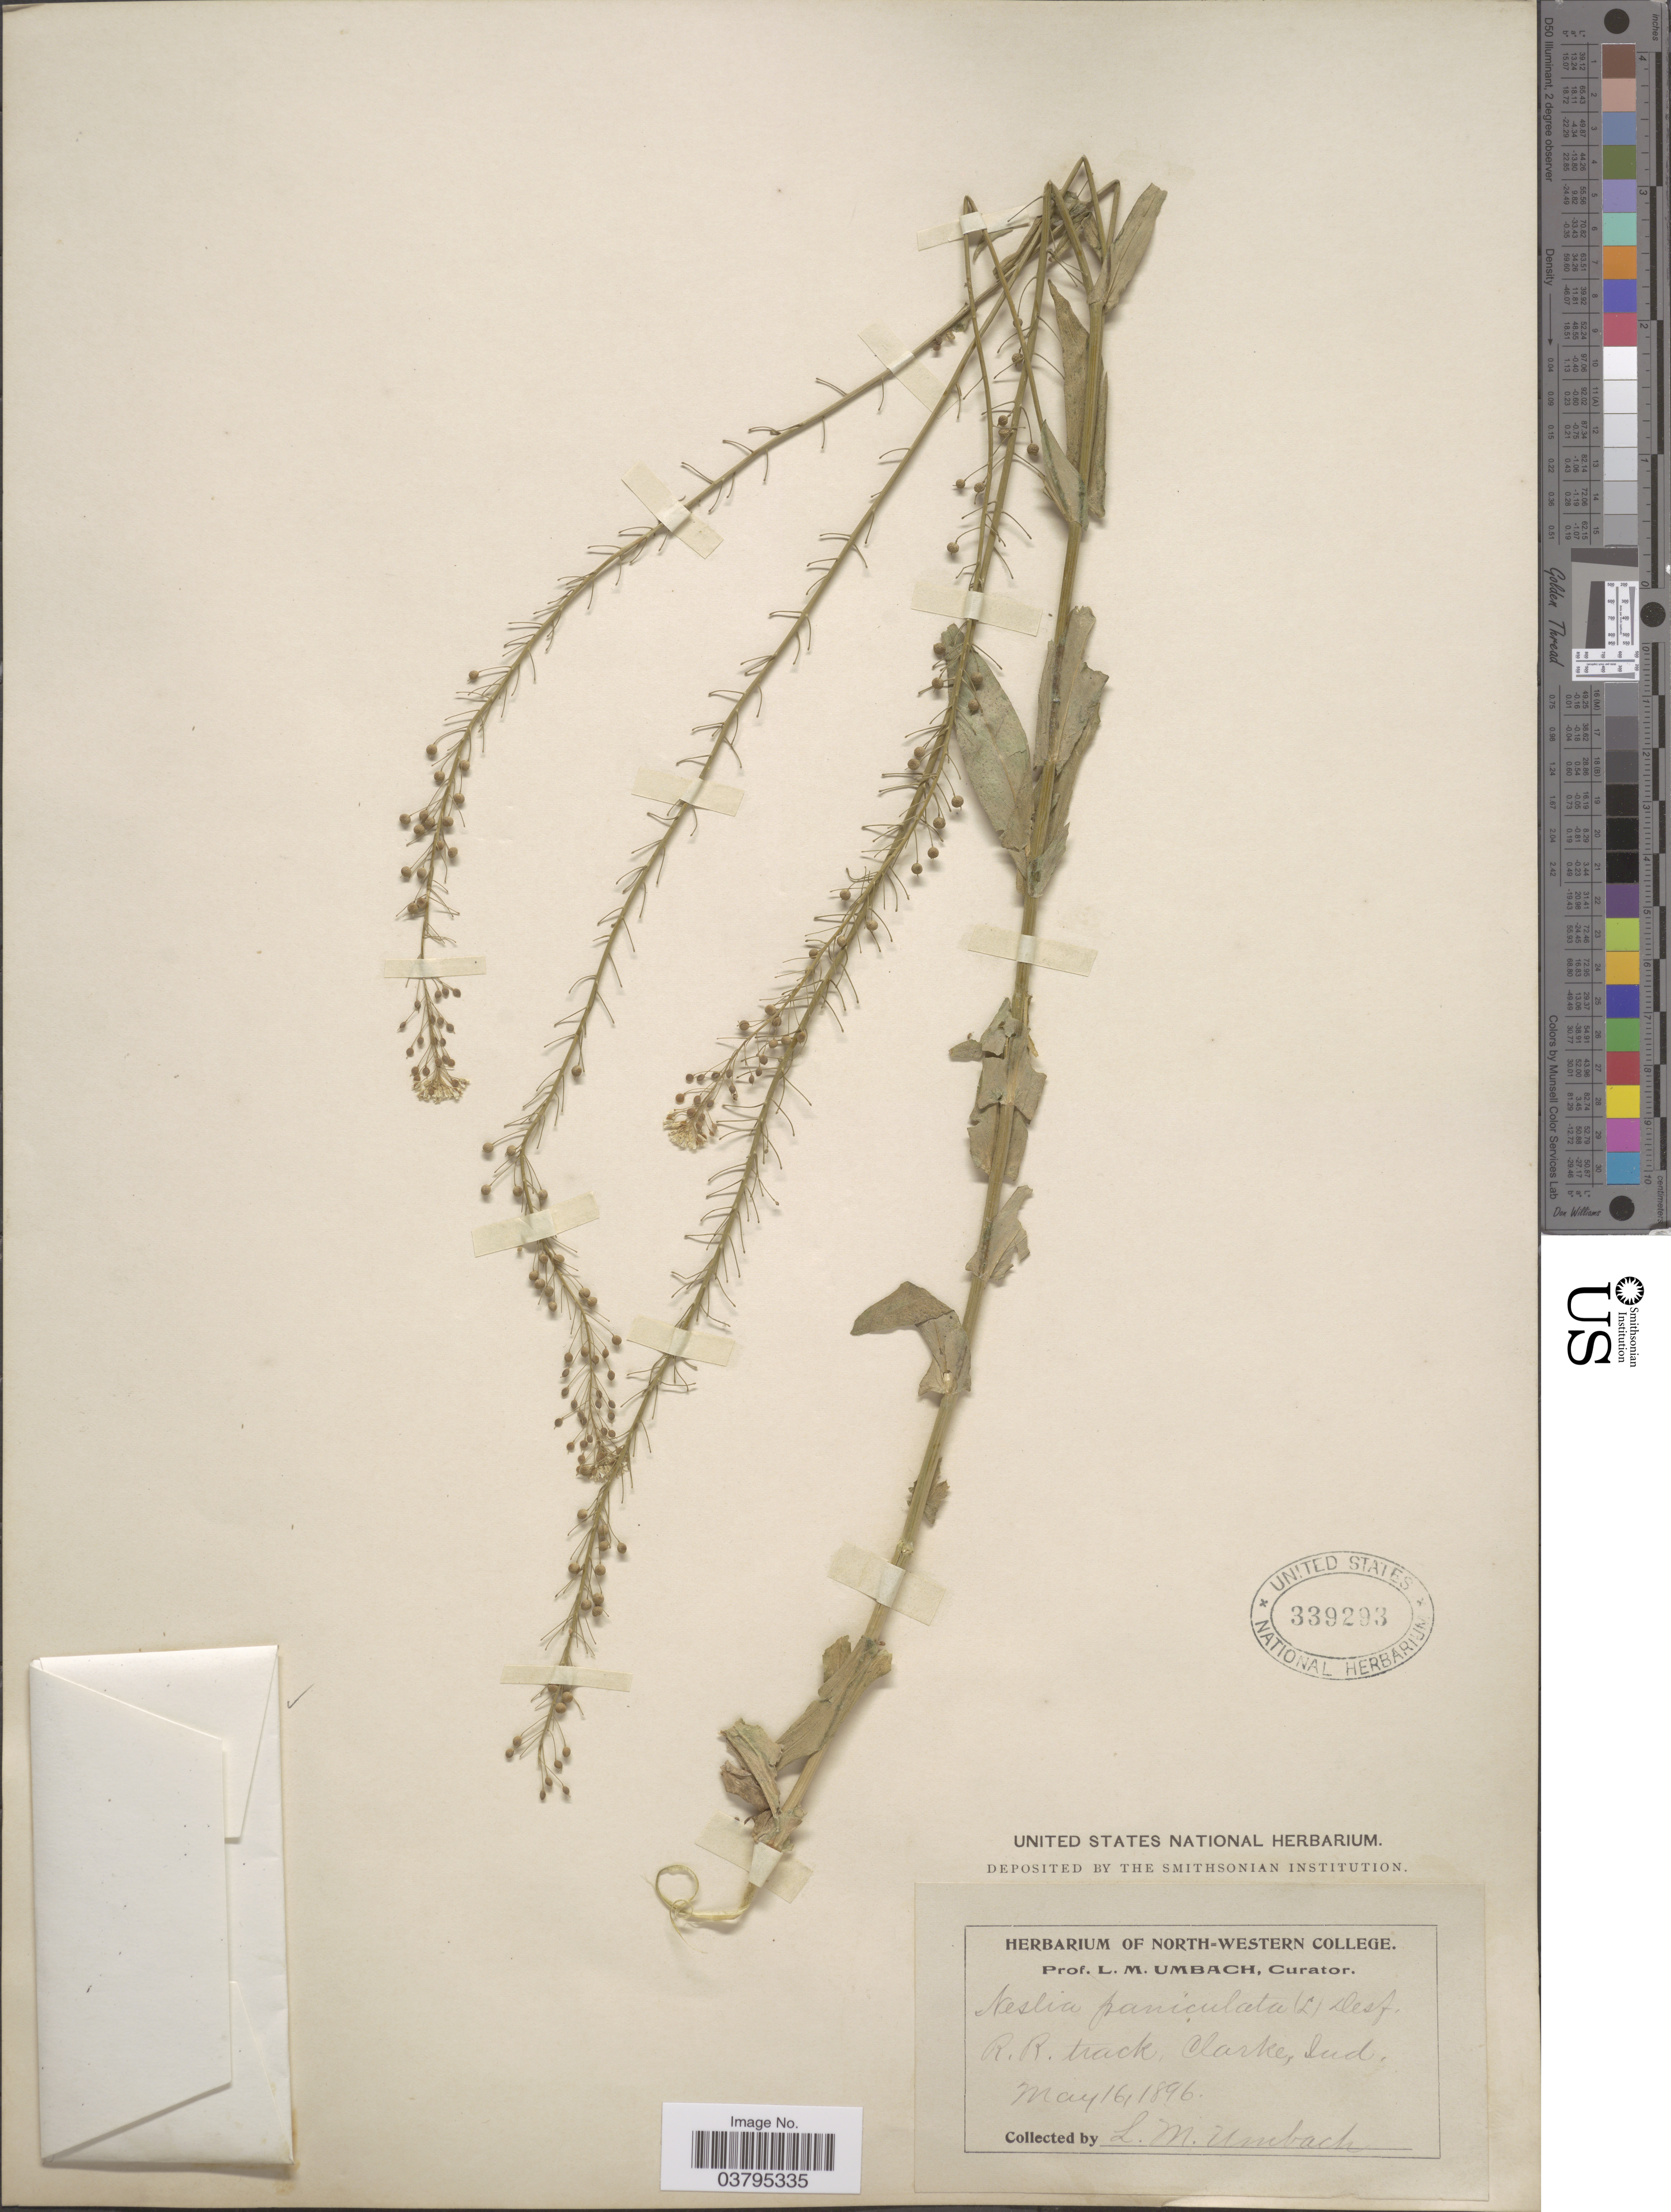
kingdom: Plantae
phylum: Tracheophyta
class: Magnoliopsida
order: Brassicales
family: Brassicaceae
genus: Neslia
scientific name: Neslia paniculata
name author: (L.) Desv.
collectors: L. M. Umbach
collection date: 1896-05-16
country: United States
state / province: Indiana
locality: R. R. track, Clarke.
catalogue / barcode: US 339293